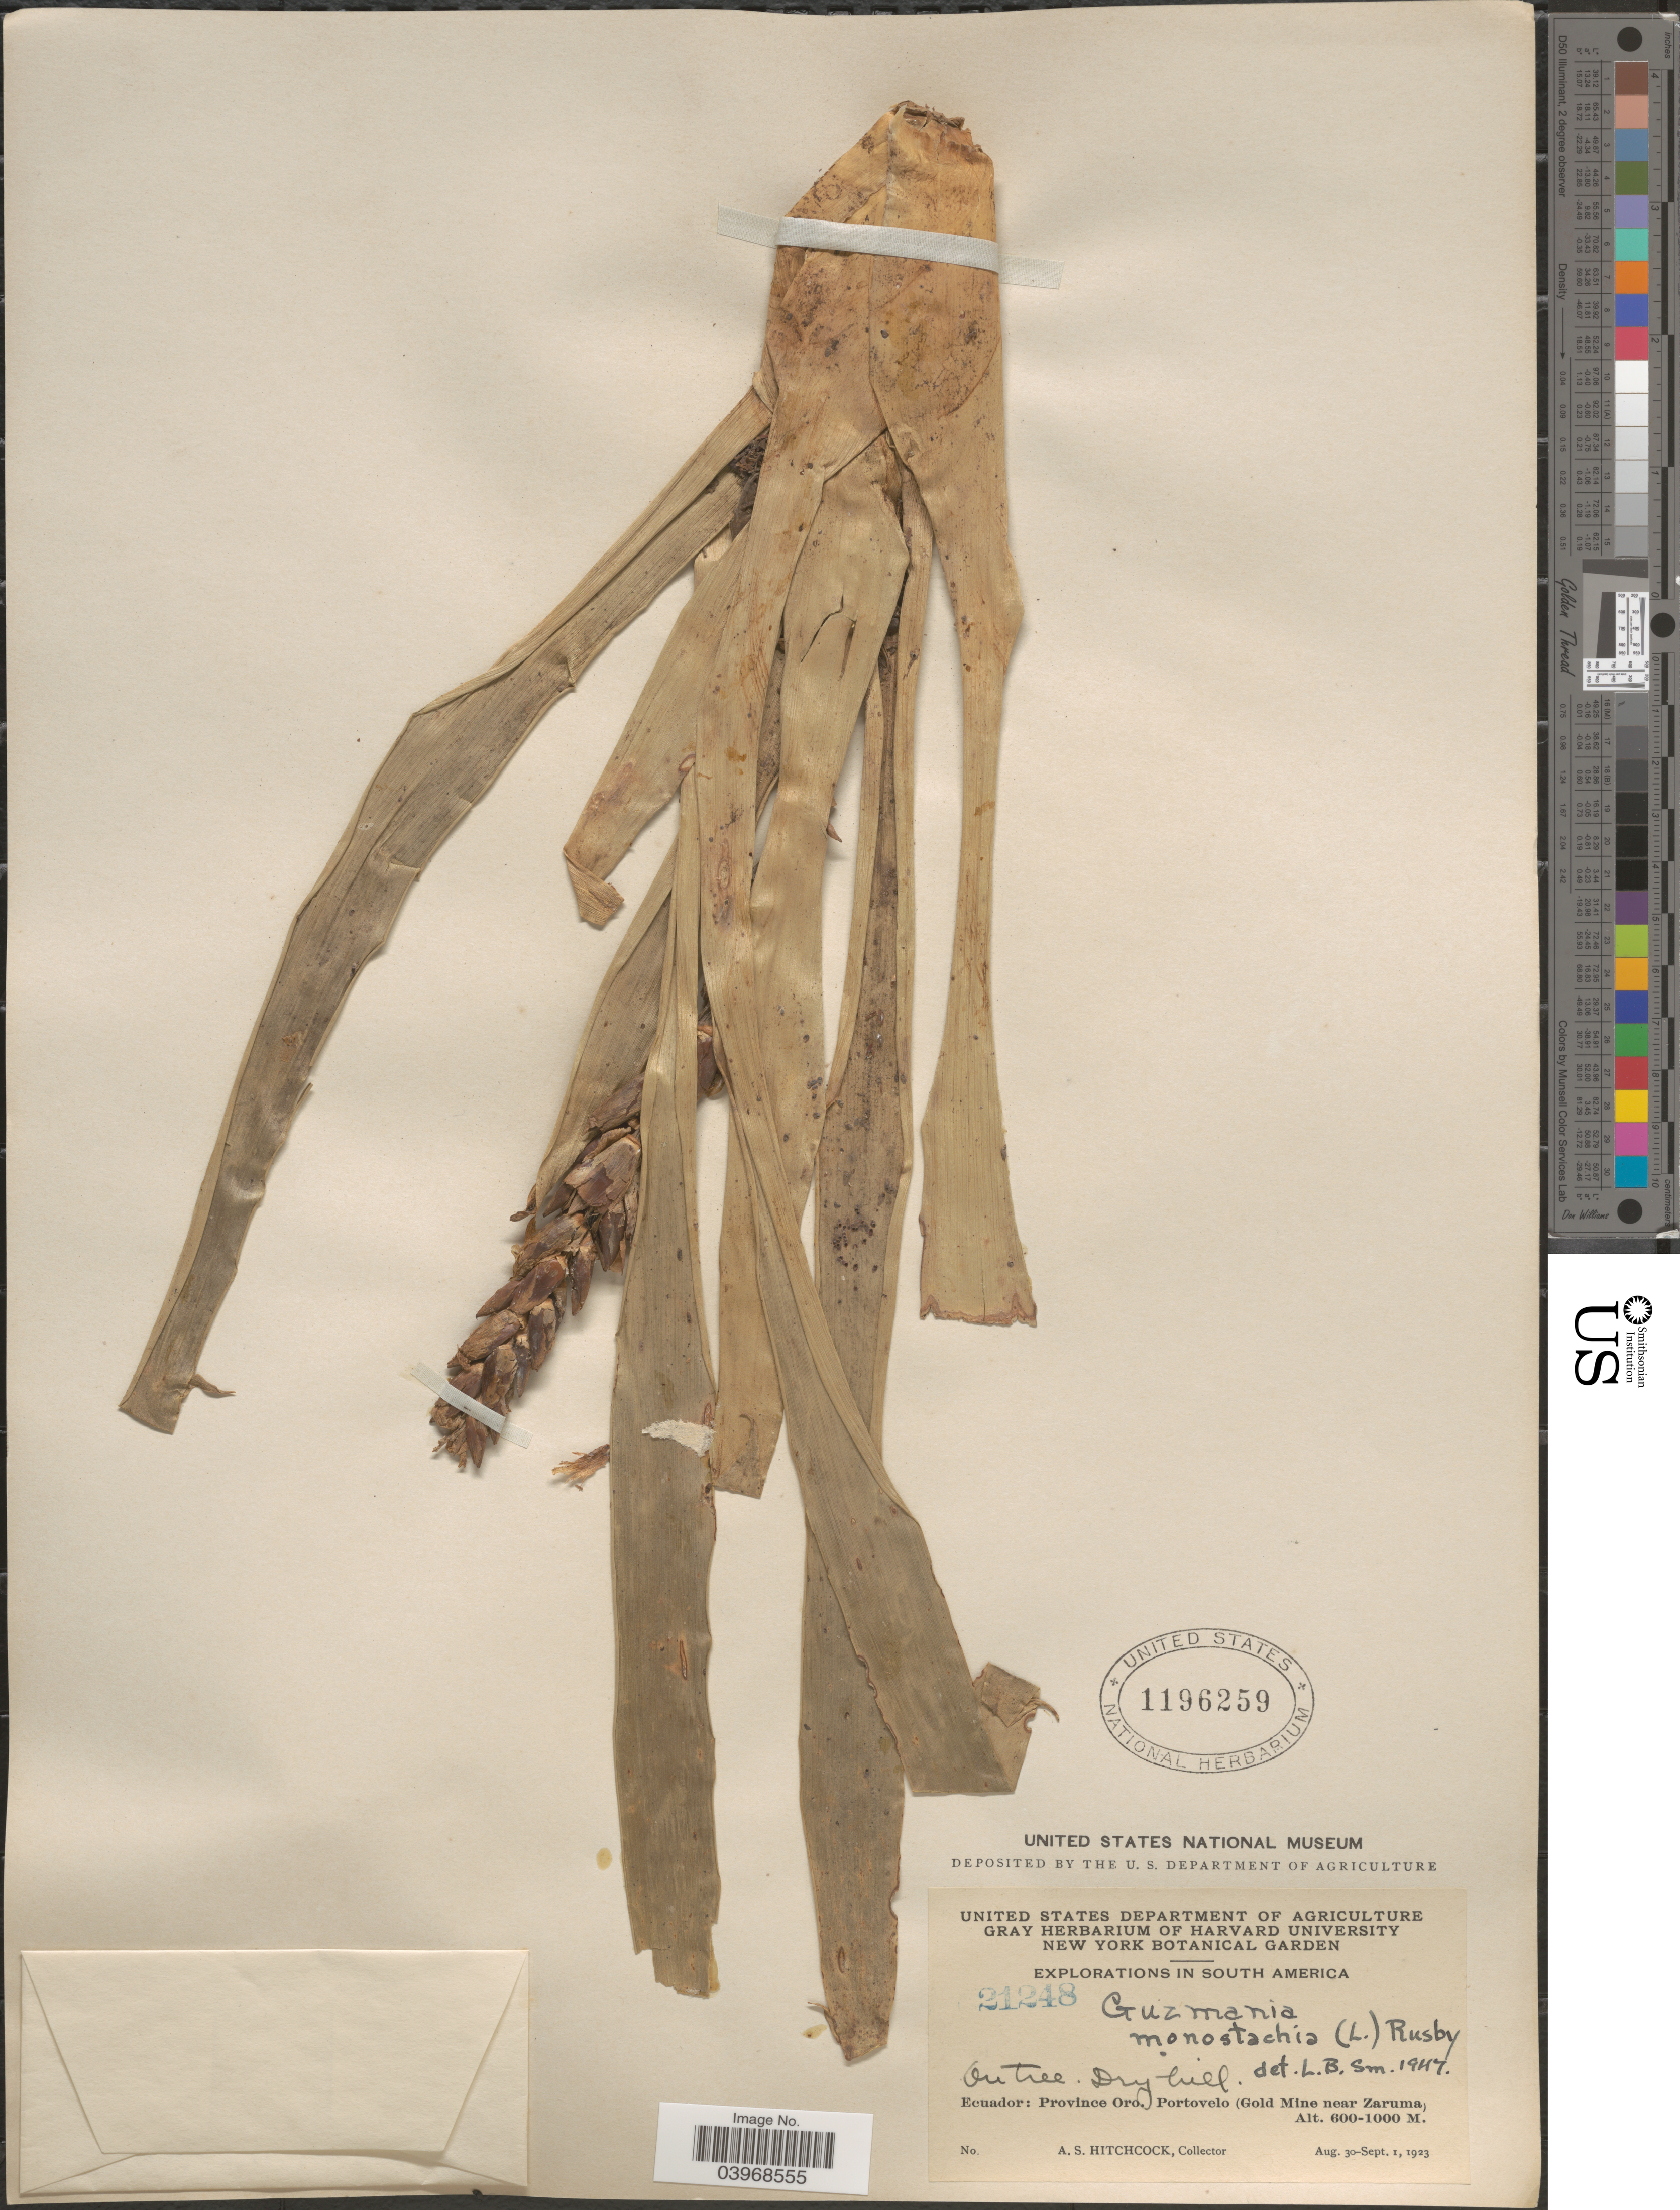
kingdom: Plantae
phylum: Tracheophyta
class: Liliopsida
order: Poales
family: Bromeliaceae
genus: Guzmania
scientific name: Guzmania monostachia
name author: (L.) Rusby ex Mez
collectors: A. S. Hitchcock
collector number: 21248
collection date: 1923-08-30/1923-09-01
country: Ecuador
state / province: El Oro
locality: Province Oro. Portovelo (Gold Mine near Zaruma).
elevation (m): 600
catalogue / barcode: US 1196259